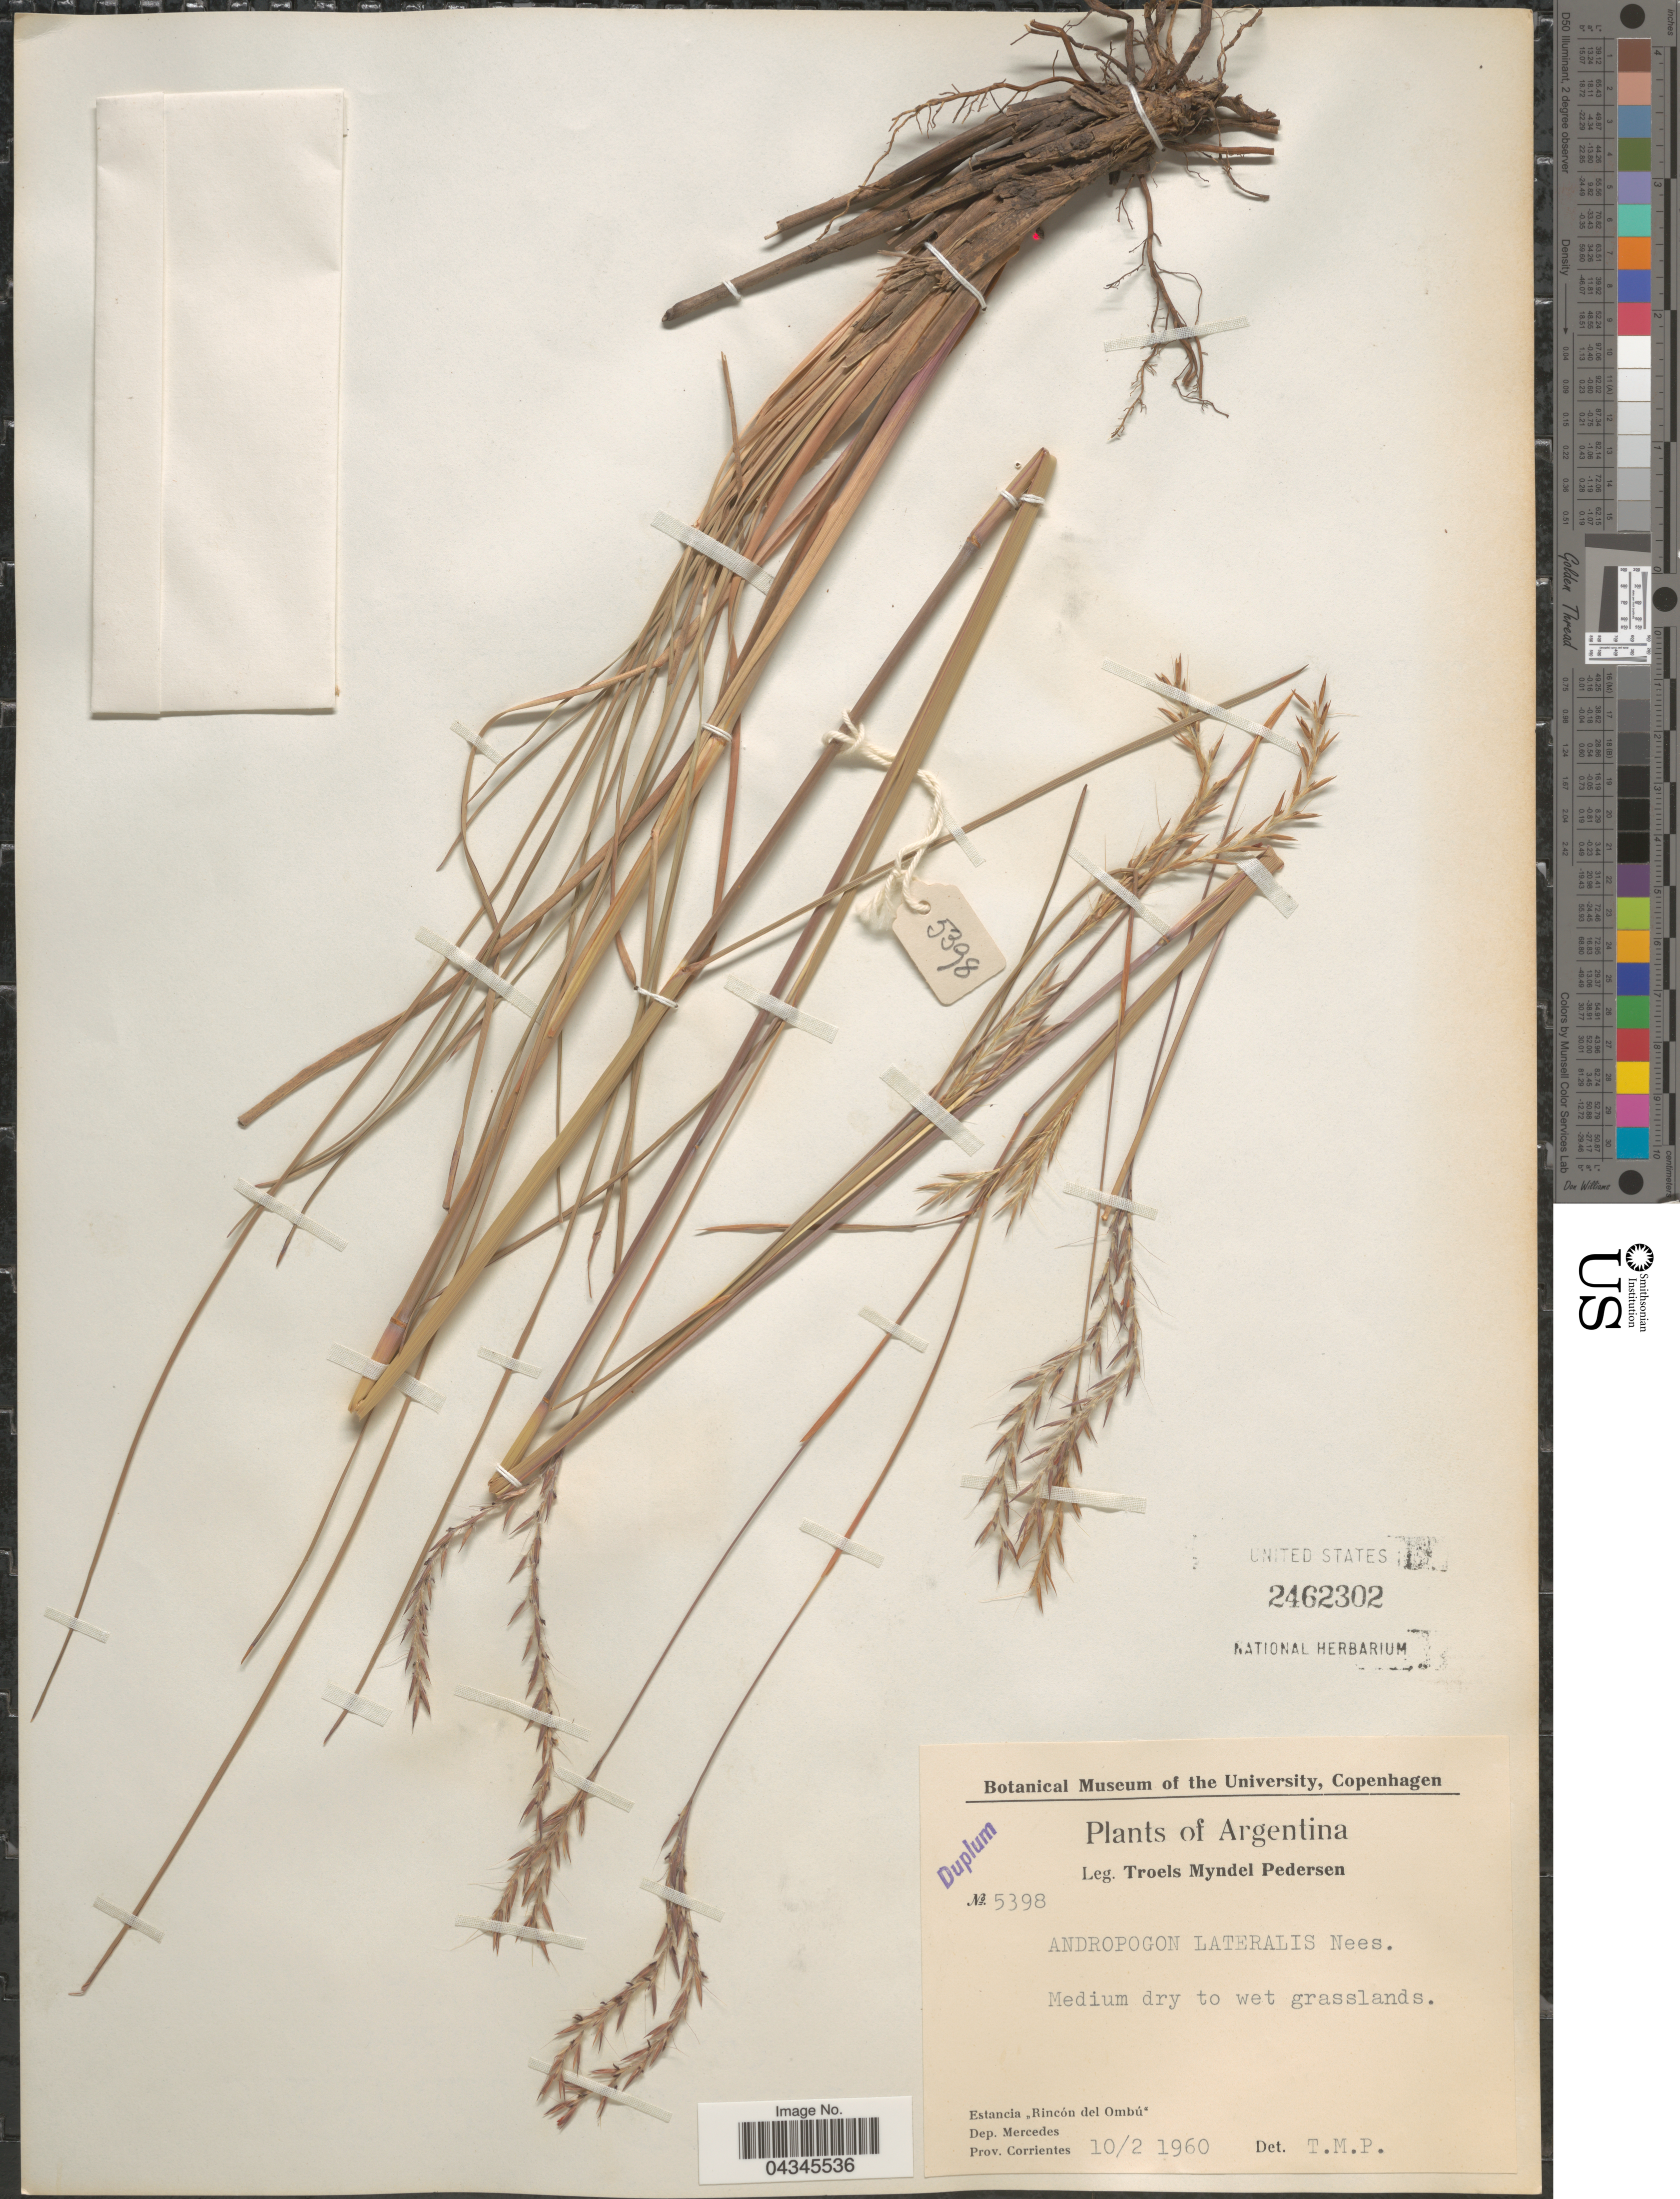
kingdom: Plantae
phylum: Tracheophyta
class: Liliopsida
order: Poales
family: Poaceae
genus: Andropogon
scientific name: Andropogon lateralis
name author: Nees in Mart.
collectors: T. Pederson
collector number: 5398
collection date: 1960-02-10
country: Argentina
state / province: Corrientes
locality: Estancia "Rincón del Ombú". Dep. Mercedes.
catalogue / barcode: US 2462302